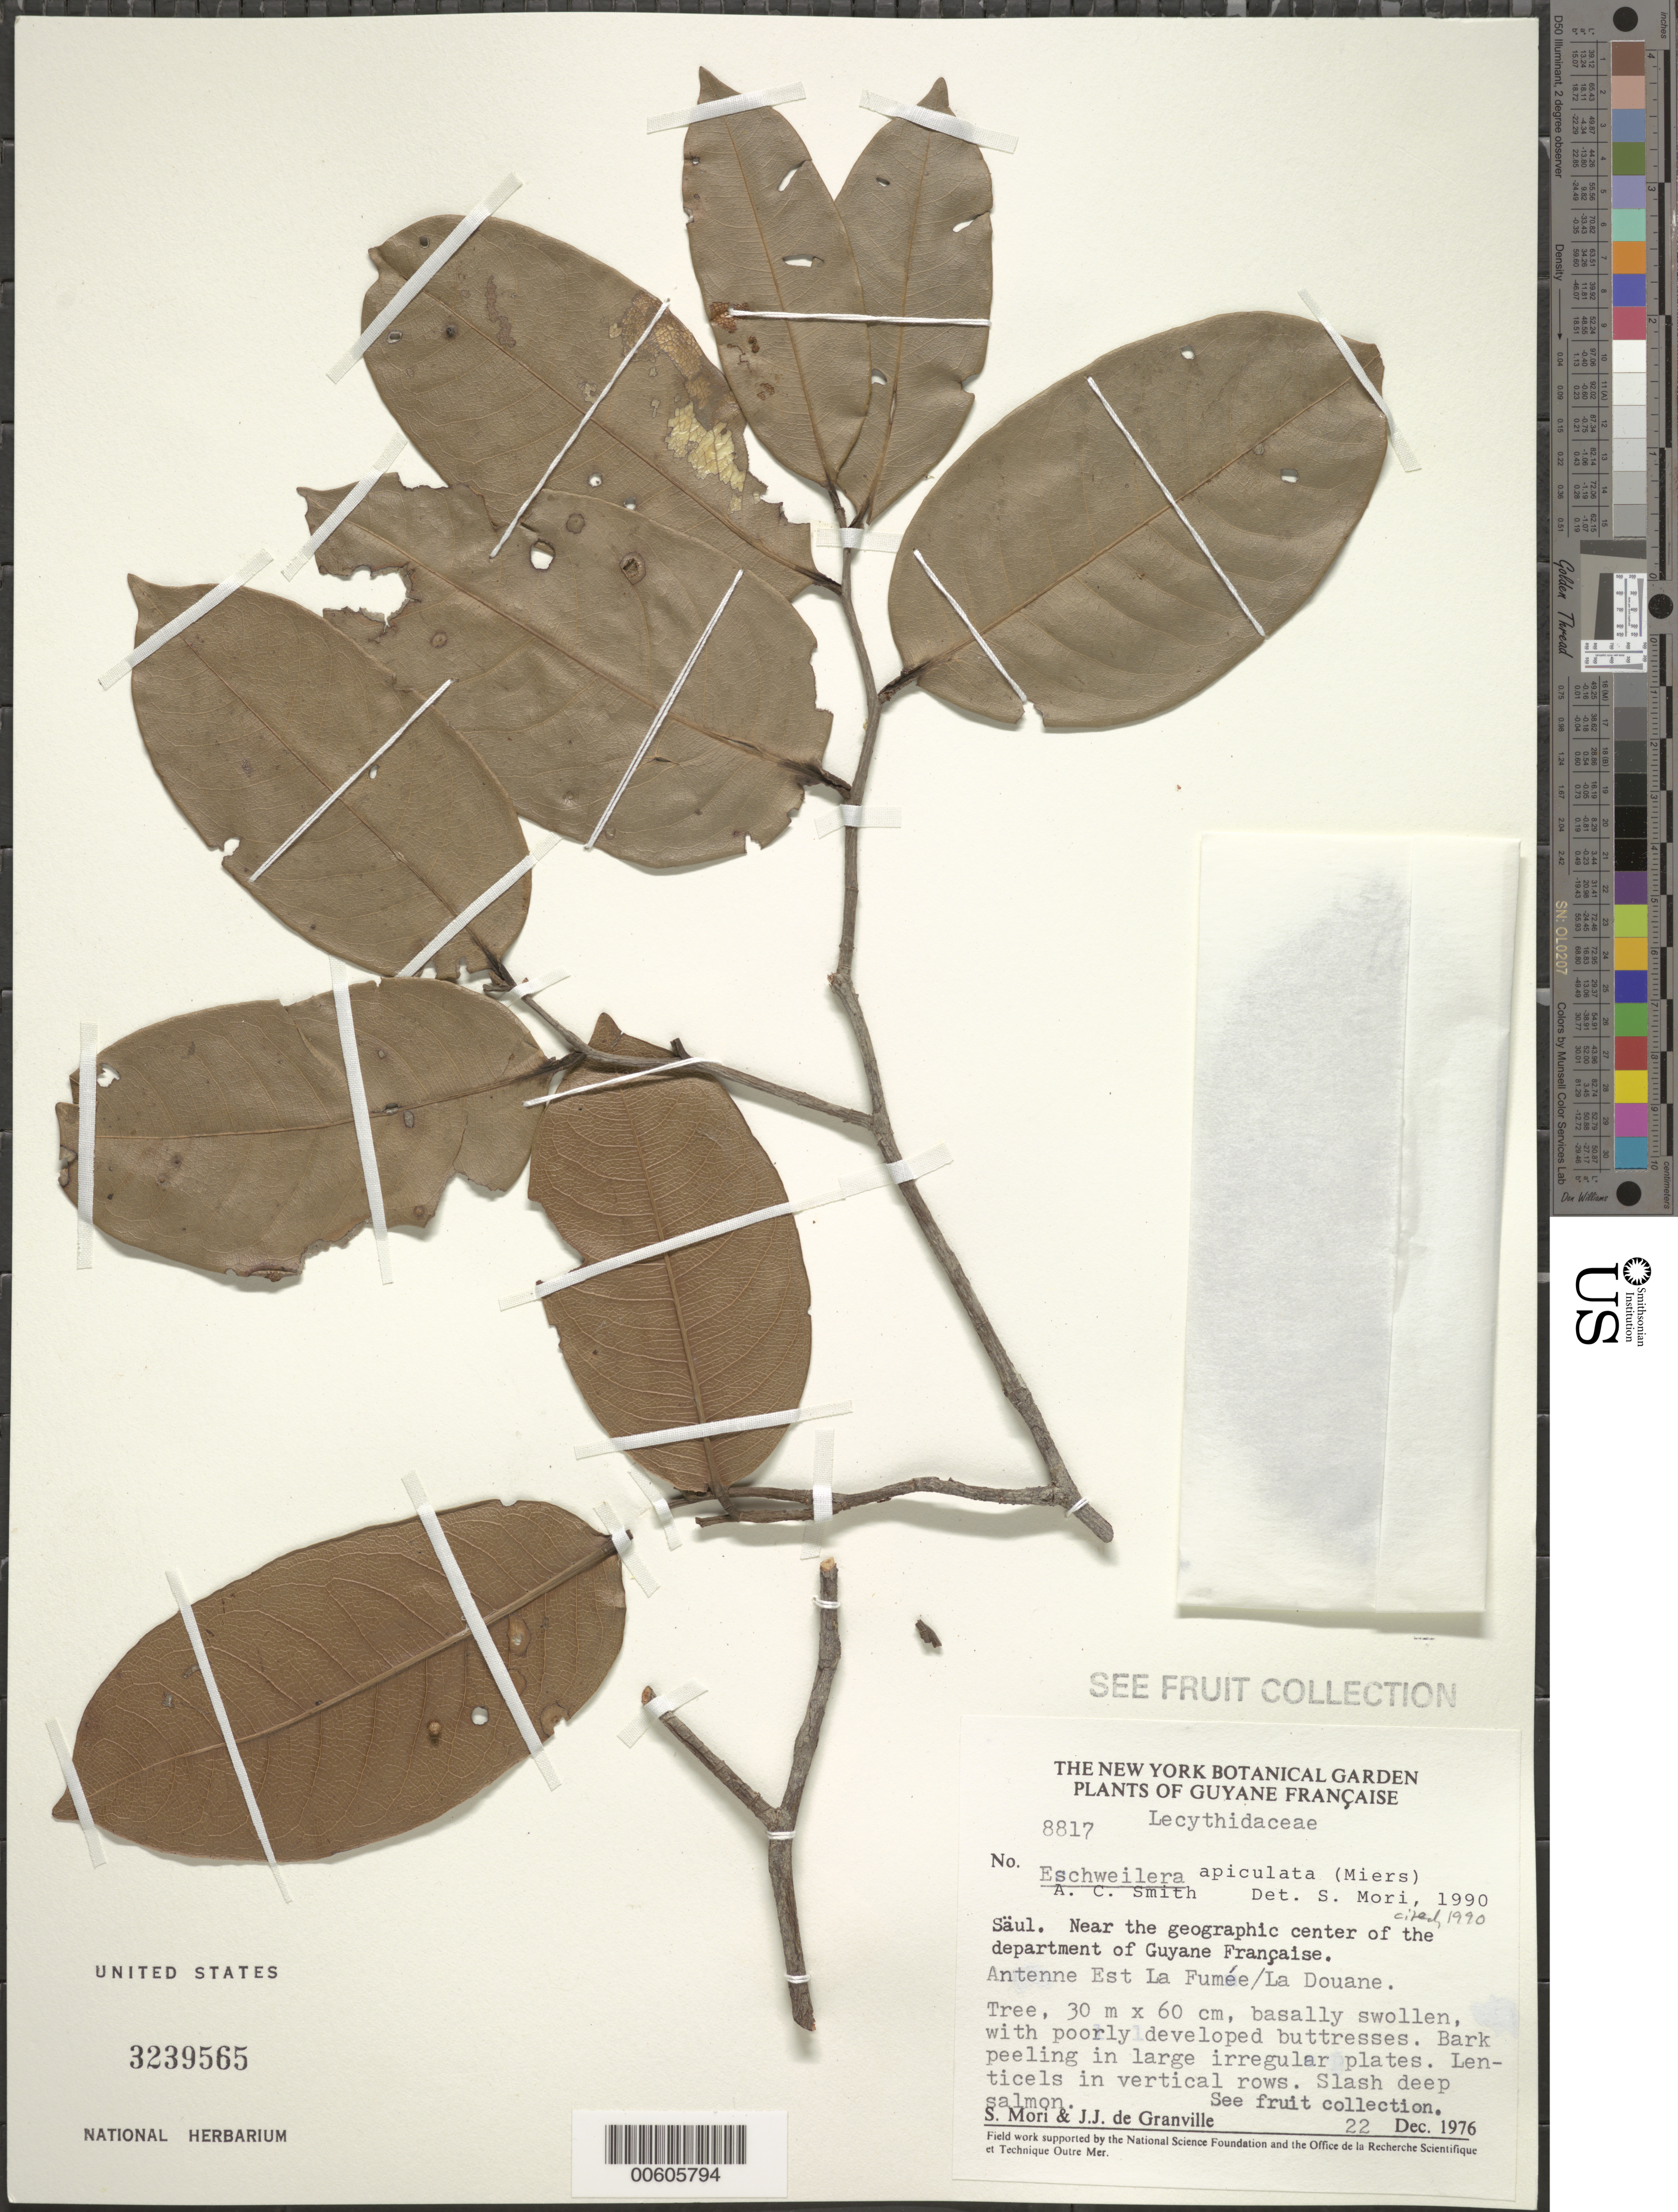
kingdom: Plantae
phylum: Tracheophyta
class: Magnoliopsida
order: Ericales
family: Lecythidaceae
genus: Eschweilera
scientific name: Eschweilera apiculata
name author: (Miers) A.C. Sm.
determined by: Mori, Scott A.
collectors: S. Mori & J.-J. de Granville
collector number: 8817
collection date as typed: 22-Dec-76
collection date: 1976-12-22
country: French Guiana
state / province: Saint-Laurent-du-Maroni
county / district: Saül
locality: Saül, near geographic center of Dept. of Guyane Française; antenne est la Fumée/la Douane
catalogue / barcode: US 3239565